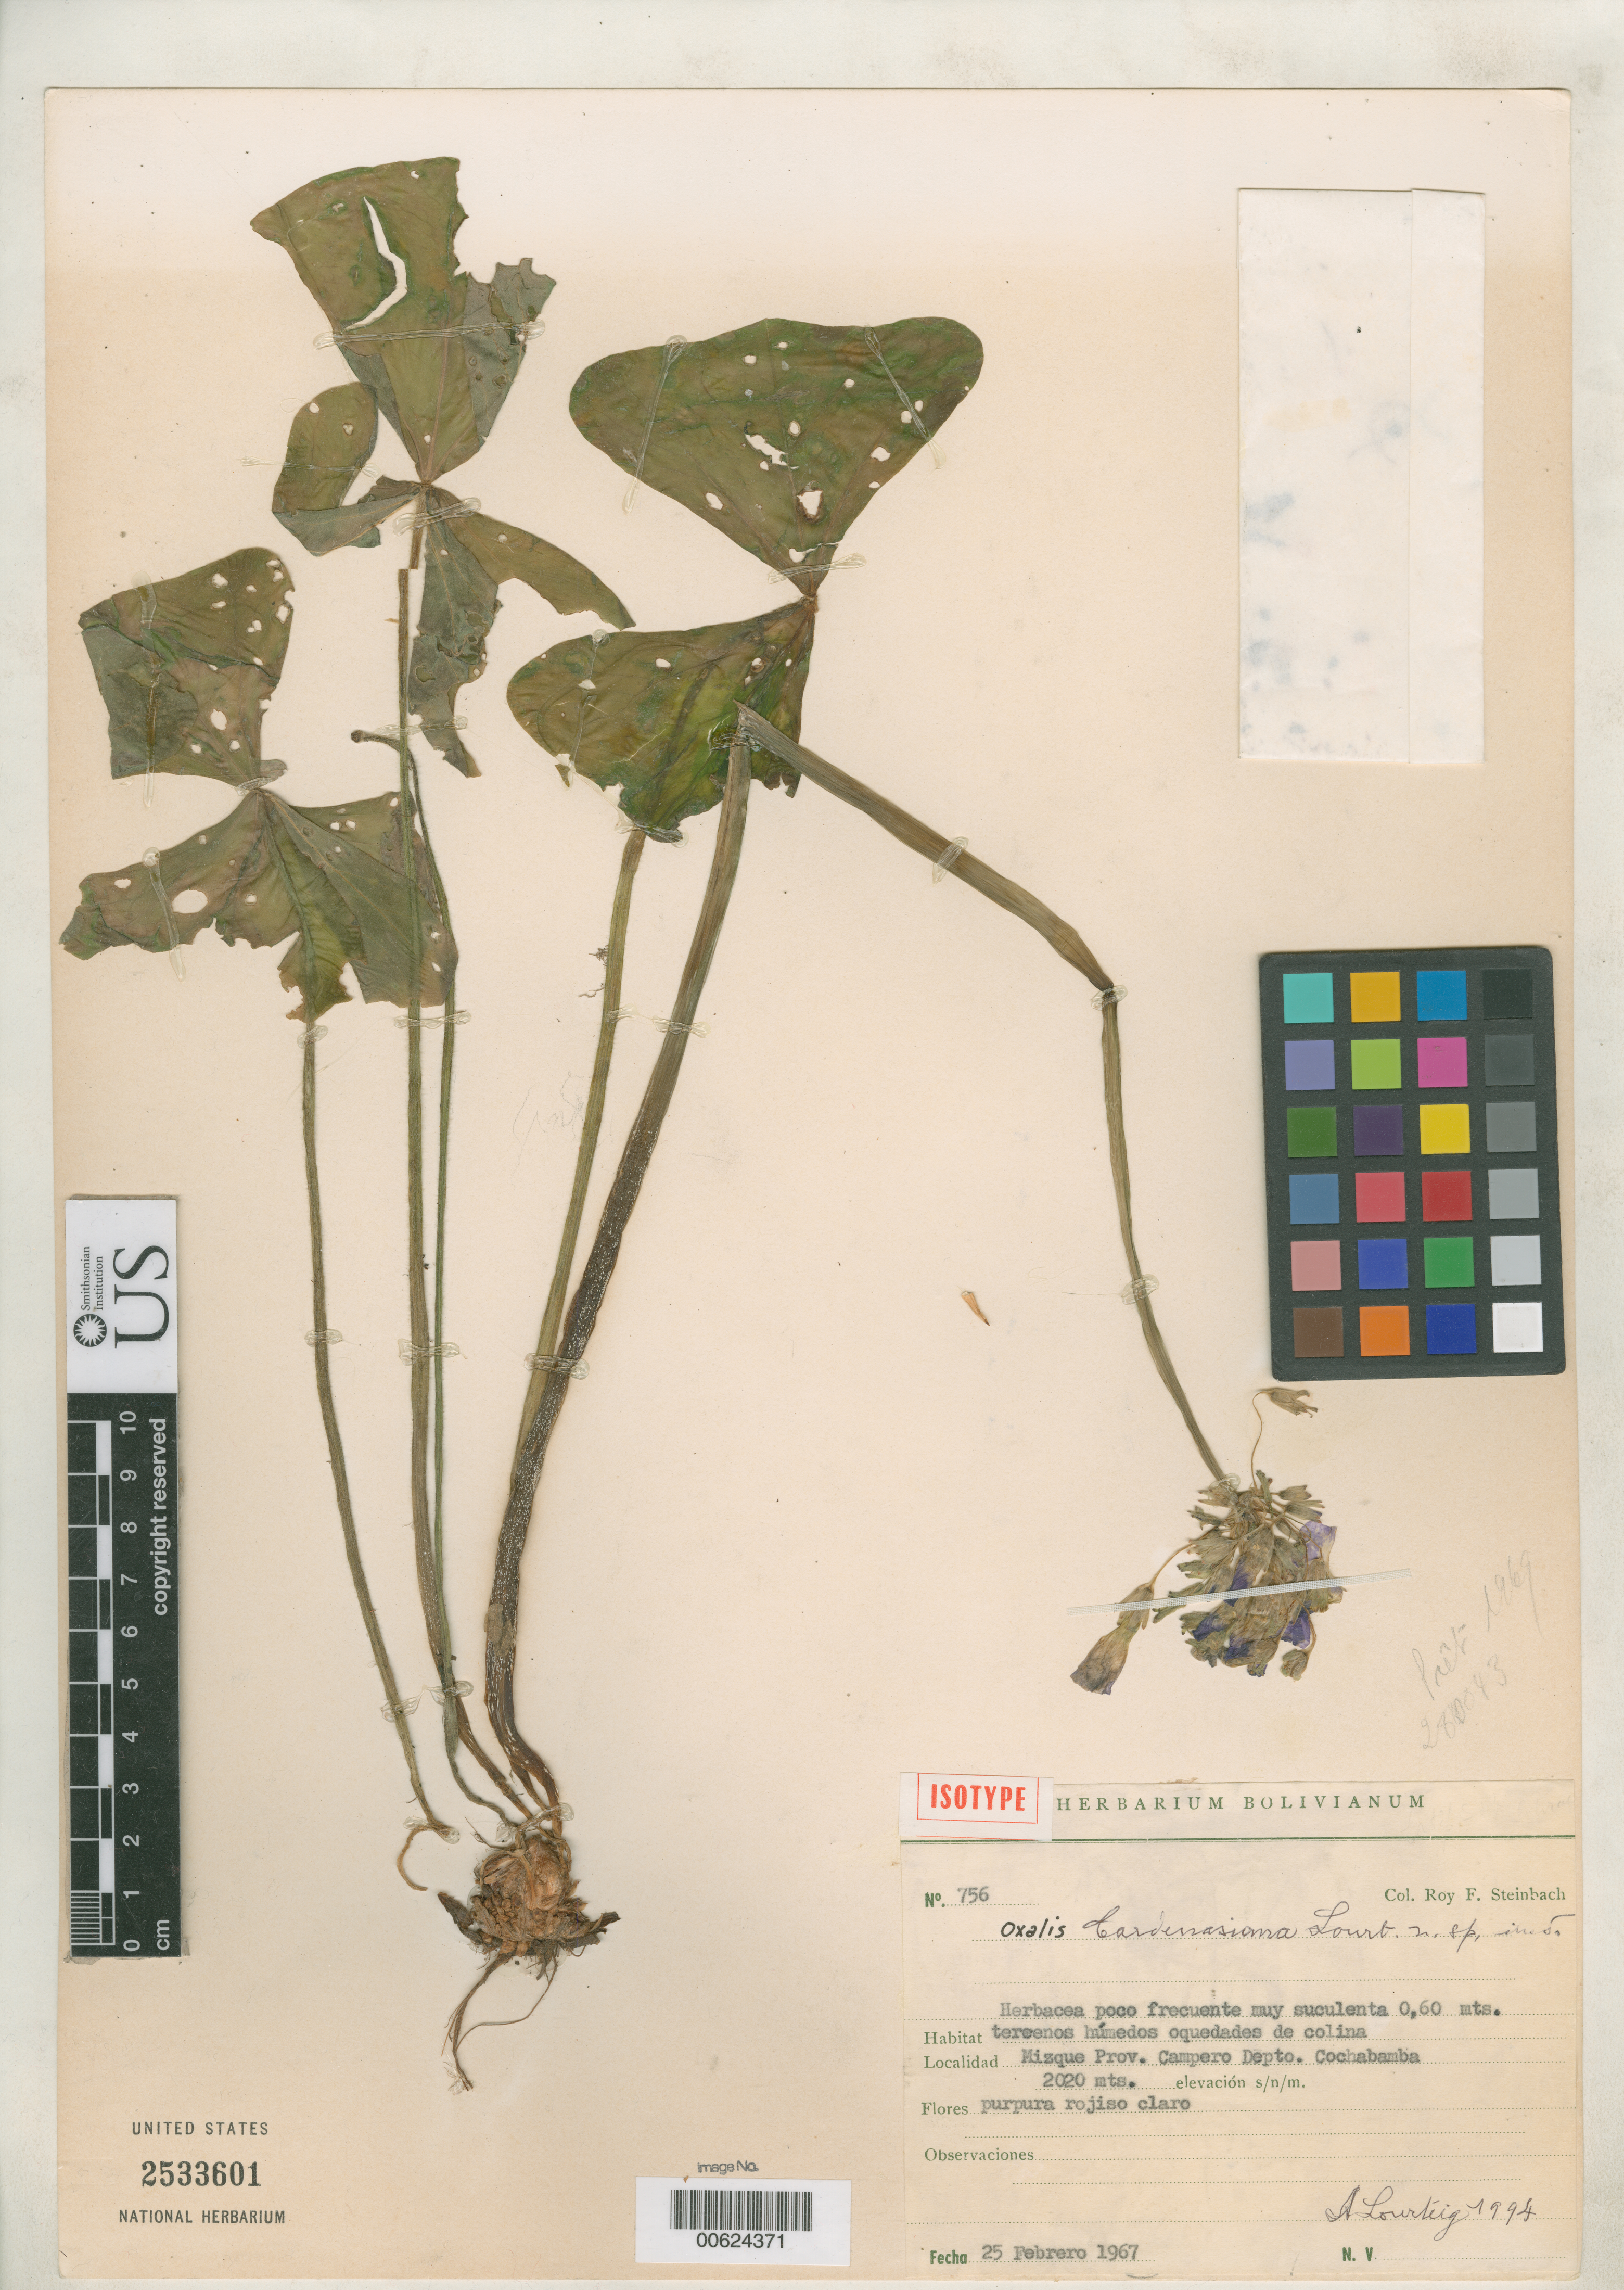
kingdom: Plantae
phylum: Tracheophyta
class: Magnoliopsida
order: Oxalidales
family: Oxalidaceae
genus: Oxalis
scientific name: Oxalis cardenasiana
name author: Lourteig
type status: Isotype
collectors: R. F. Steinbach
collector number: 756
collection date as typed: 25 Feb 1967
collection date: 1967-02-25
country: Bolivia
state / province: Cochabamba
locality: Mizque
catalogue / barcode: US 2533601